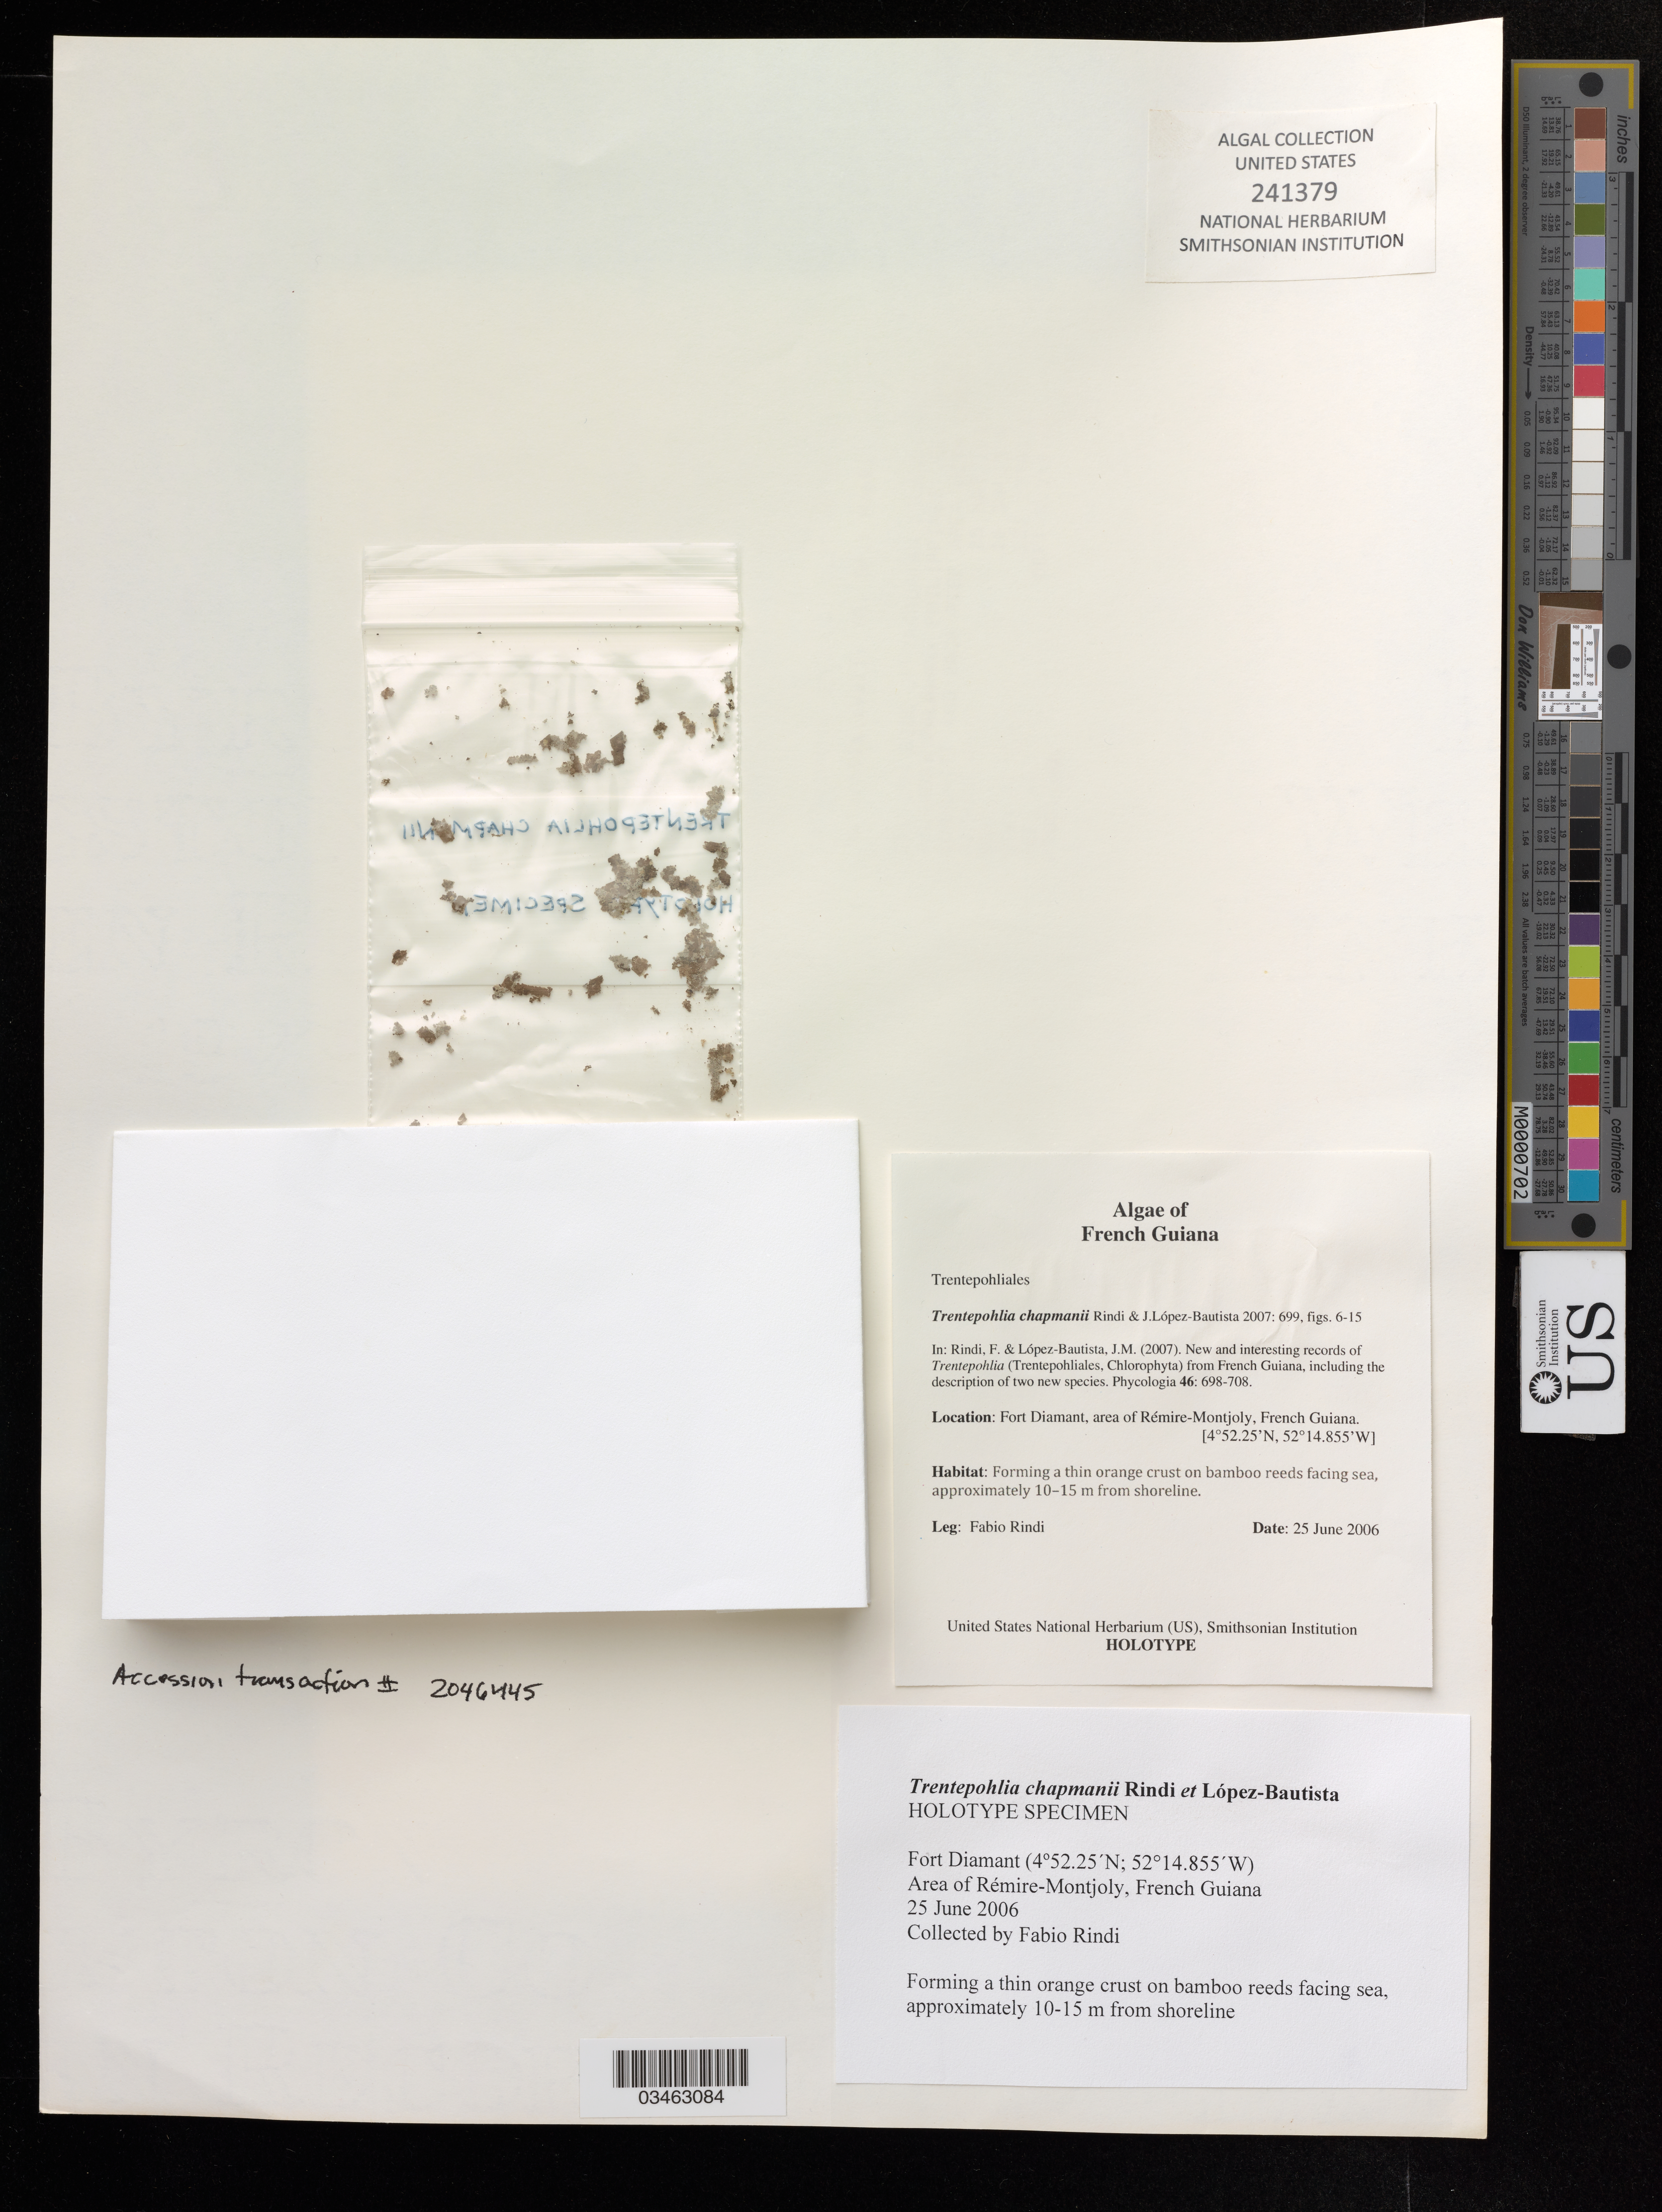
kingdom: Plantae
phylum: Chlorophyta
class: Ulvophyceae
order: Trentepohliales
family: Trentepohliaceae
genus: Trentepohlia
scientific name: Trentepohlia chapmanii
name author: Rindi & J. Lopez-Bautista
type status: Holotype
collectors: F. Rindi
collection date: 2006-06-25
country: French Guiana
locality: Fort Diamant, Area of Remire- Montjoly.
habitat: Forming a thin orange crust on bamboo reeds facing sea, approximately 10-15 m from shoreline.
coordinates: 4 52.25 N, 5214.855 W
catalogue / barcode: US 241379